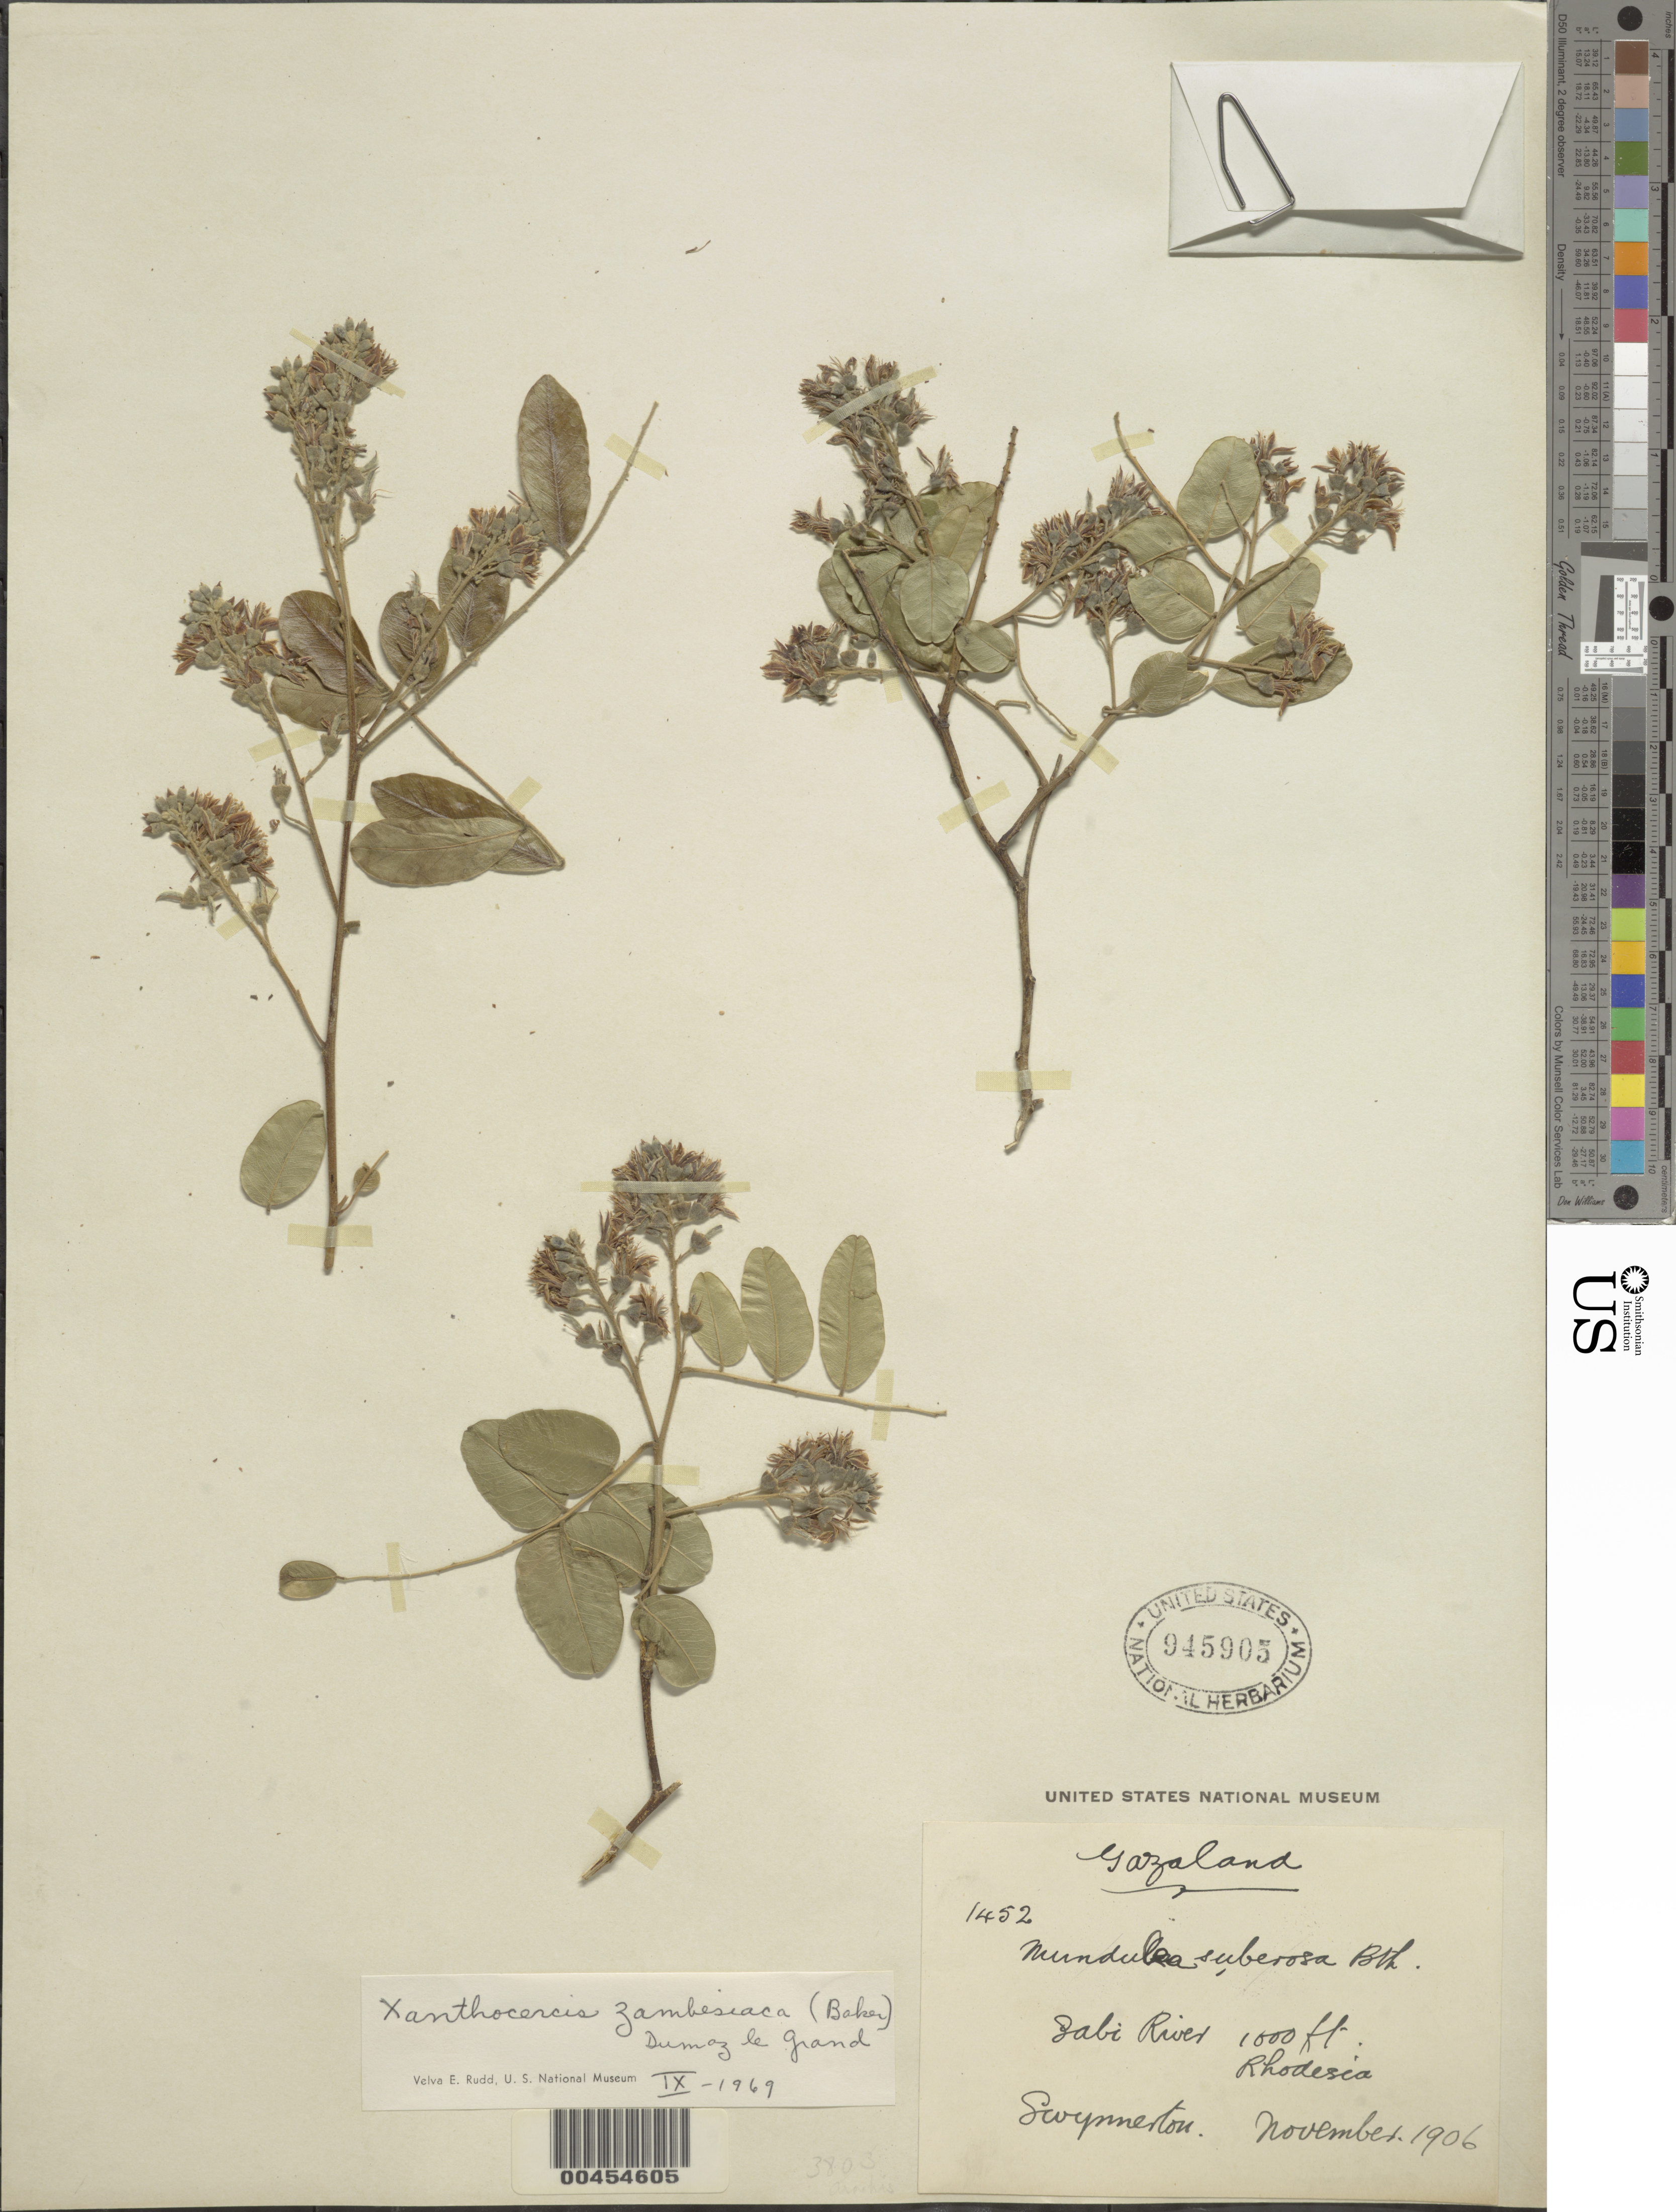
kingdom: Plantae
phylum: Tracheophyta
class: Magnoliopsida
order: Fabales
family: Fabaceae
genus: Xanthocercis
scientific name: Xanthocercis zambesiaca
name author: (Baker) Dumez Le Grand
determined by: Rudd, V. E.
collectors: C. F. Swynnerton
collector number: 1452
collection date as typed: Nov 1906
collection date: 1906-11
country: Zimbabwe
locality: Sabi river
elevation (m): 305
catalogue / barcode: US 945905